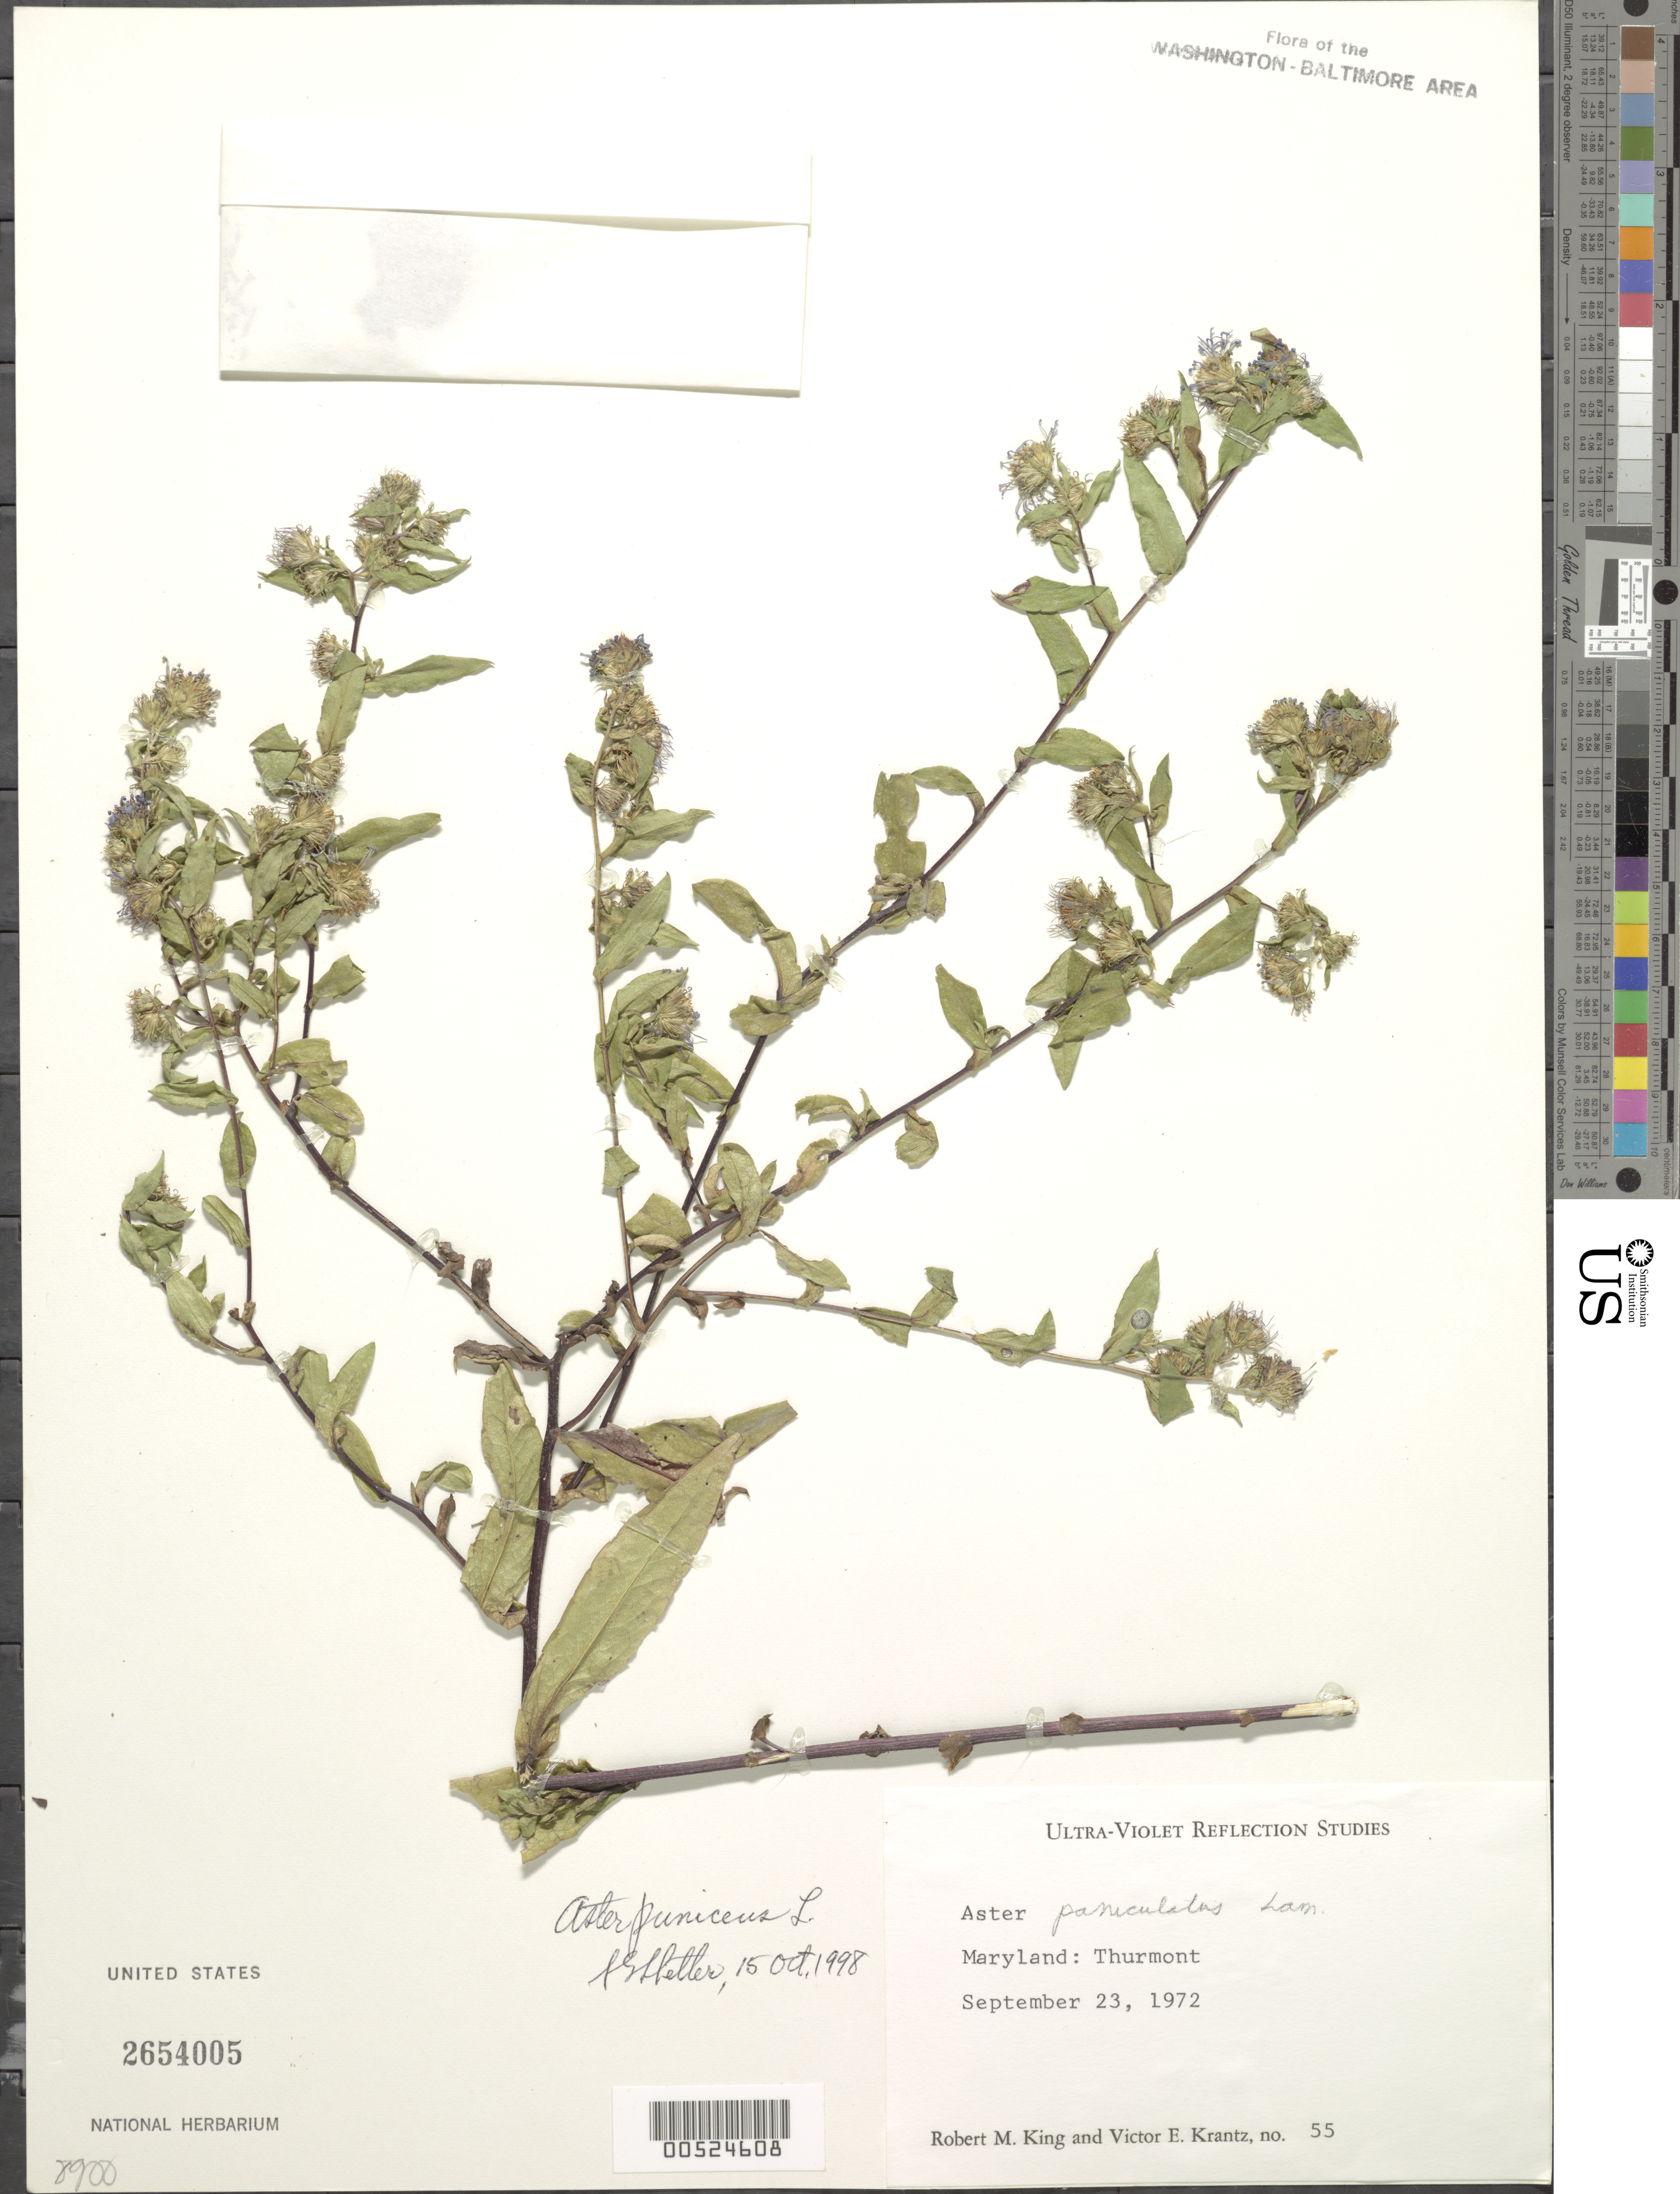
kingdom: Plantae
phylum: Tracheophyta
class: Magnoliopsida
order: Asterales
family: Asteraceae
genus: Symphyotrichum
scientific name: Symphyotrichum puniceum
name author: (L.) Á. Löve & D. Löve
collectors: R. M. King & V. Krantz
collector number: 55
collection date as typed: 23 Sep 1972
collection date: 1972-09-23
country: United States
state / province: Maryland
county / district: Frederick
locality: Thurmont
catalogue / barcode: US 2654005